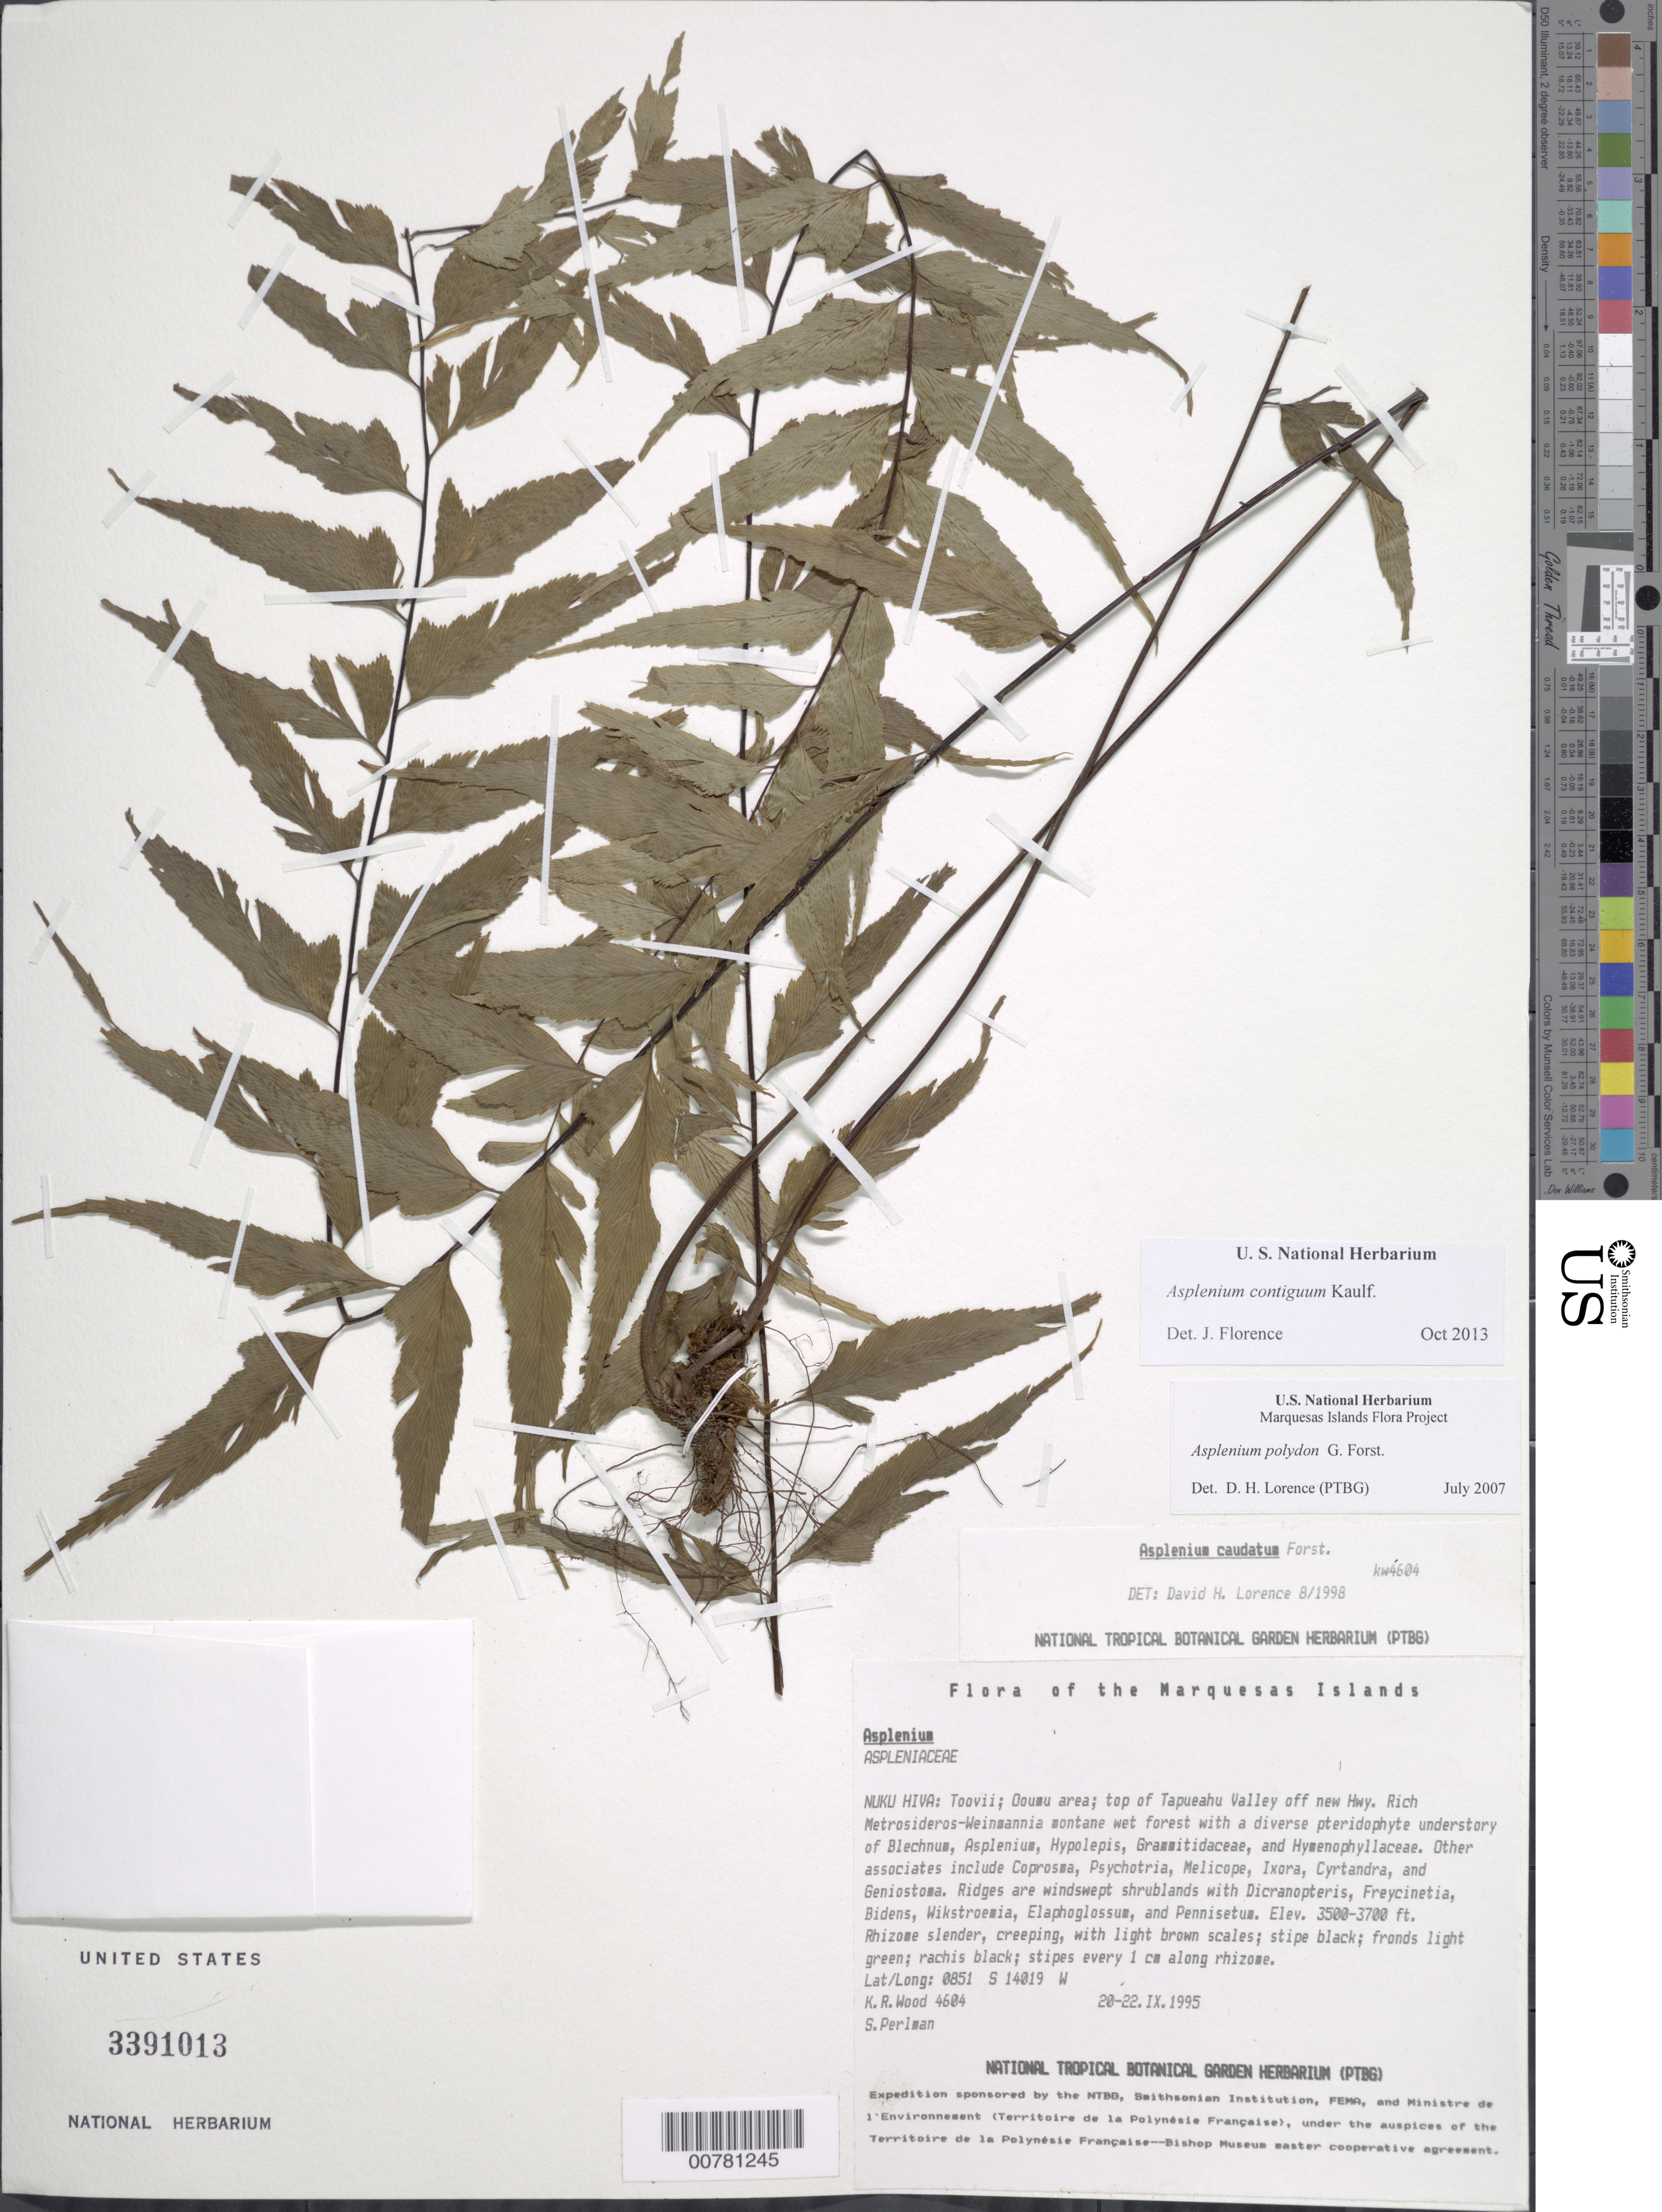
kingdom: Plantae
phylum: Tracheophyta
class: Polypodiopsida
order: Polypodiales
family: Aspleniaceae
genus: Asplenium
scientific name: Asplenium polyodon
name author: G. Forst.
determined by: Smith, Alan R., (UC)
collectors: K. R. Wood & S. P. Perlman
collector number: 4604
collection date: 1995-09-20/1995-09-22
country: French Polynesia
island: Nuku Hiva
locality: Toovii, Ooumu area, top of Tapueahu Valley off new hwy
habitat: Rich Metrosideros - Weinmannia montane wet forests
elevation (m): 1067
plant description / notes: Resembles A. contiguum Kaulf. (endemic to Hawaiian Is.) in having sori mostly close to and parallel with costae. PTBG specimen det A. contiguum by J. Florence 2013.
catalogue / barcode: US 3391013